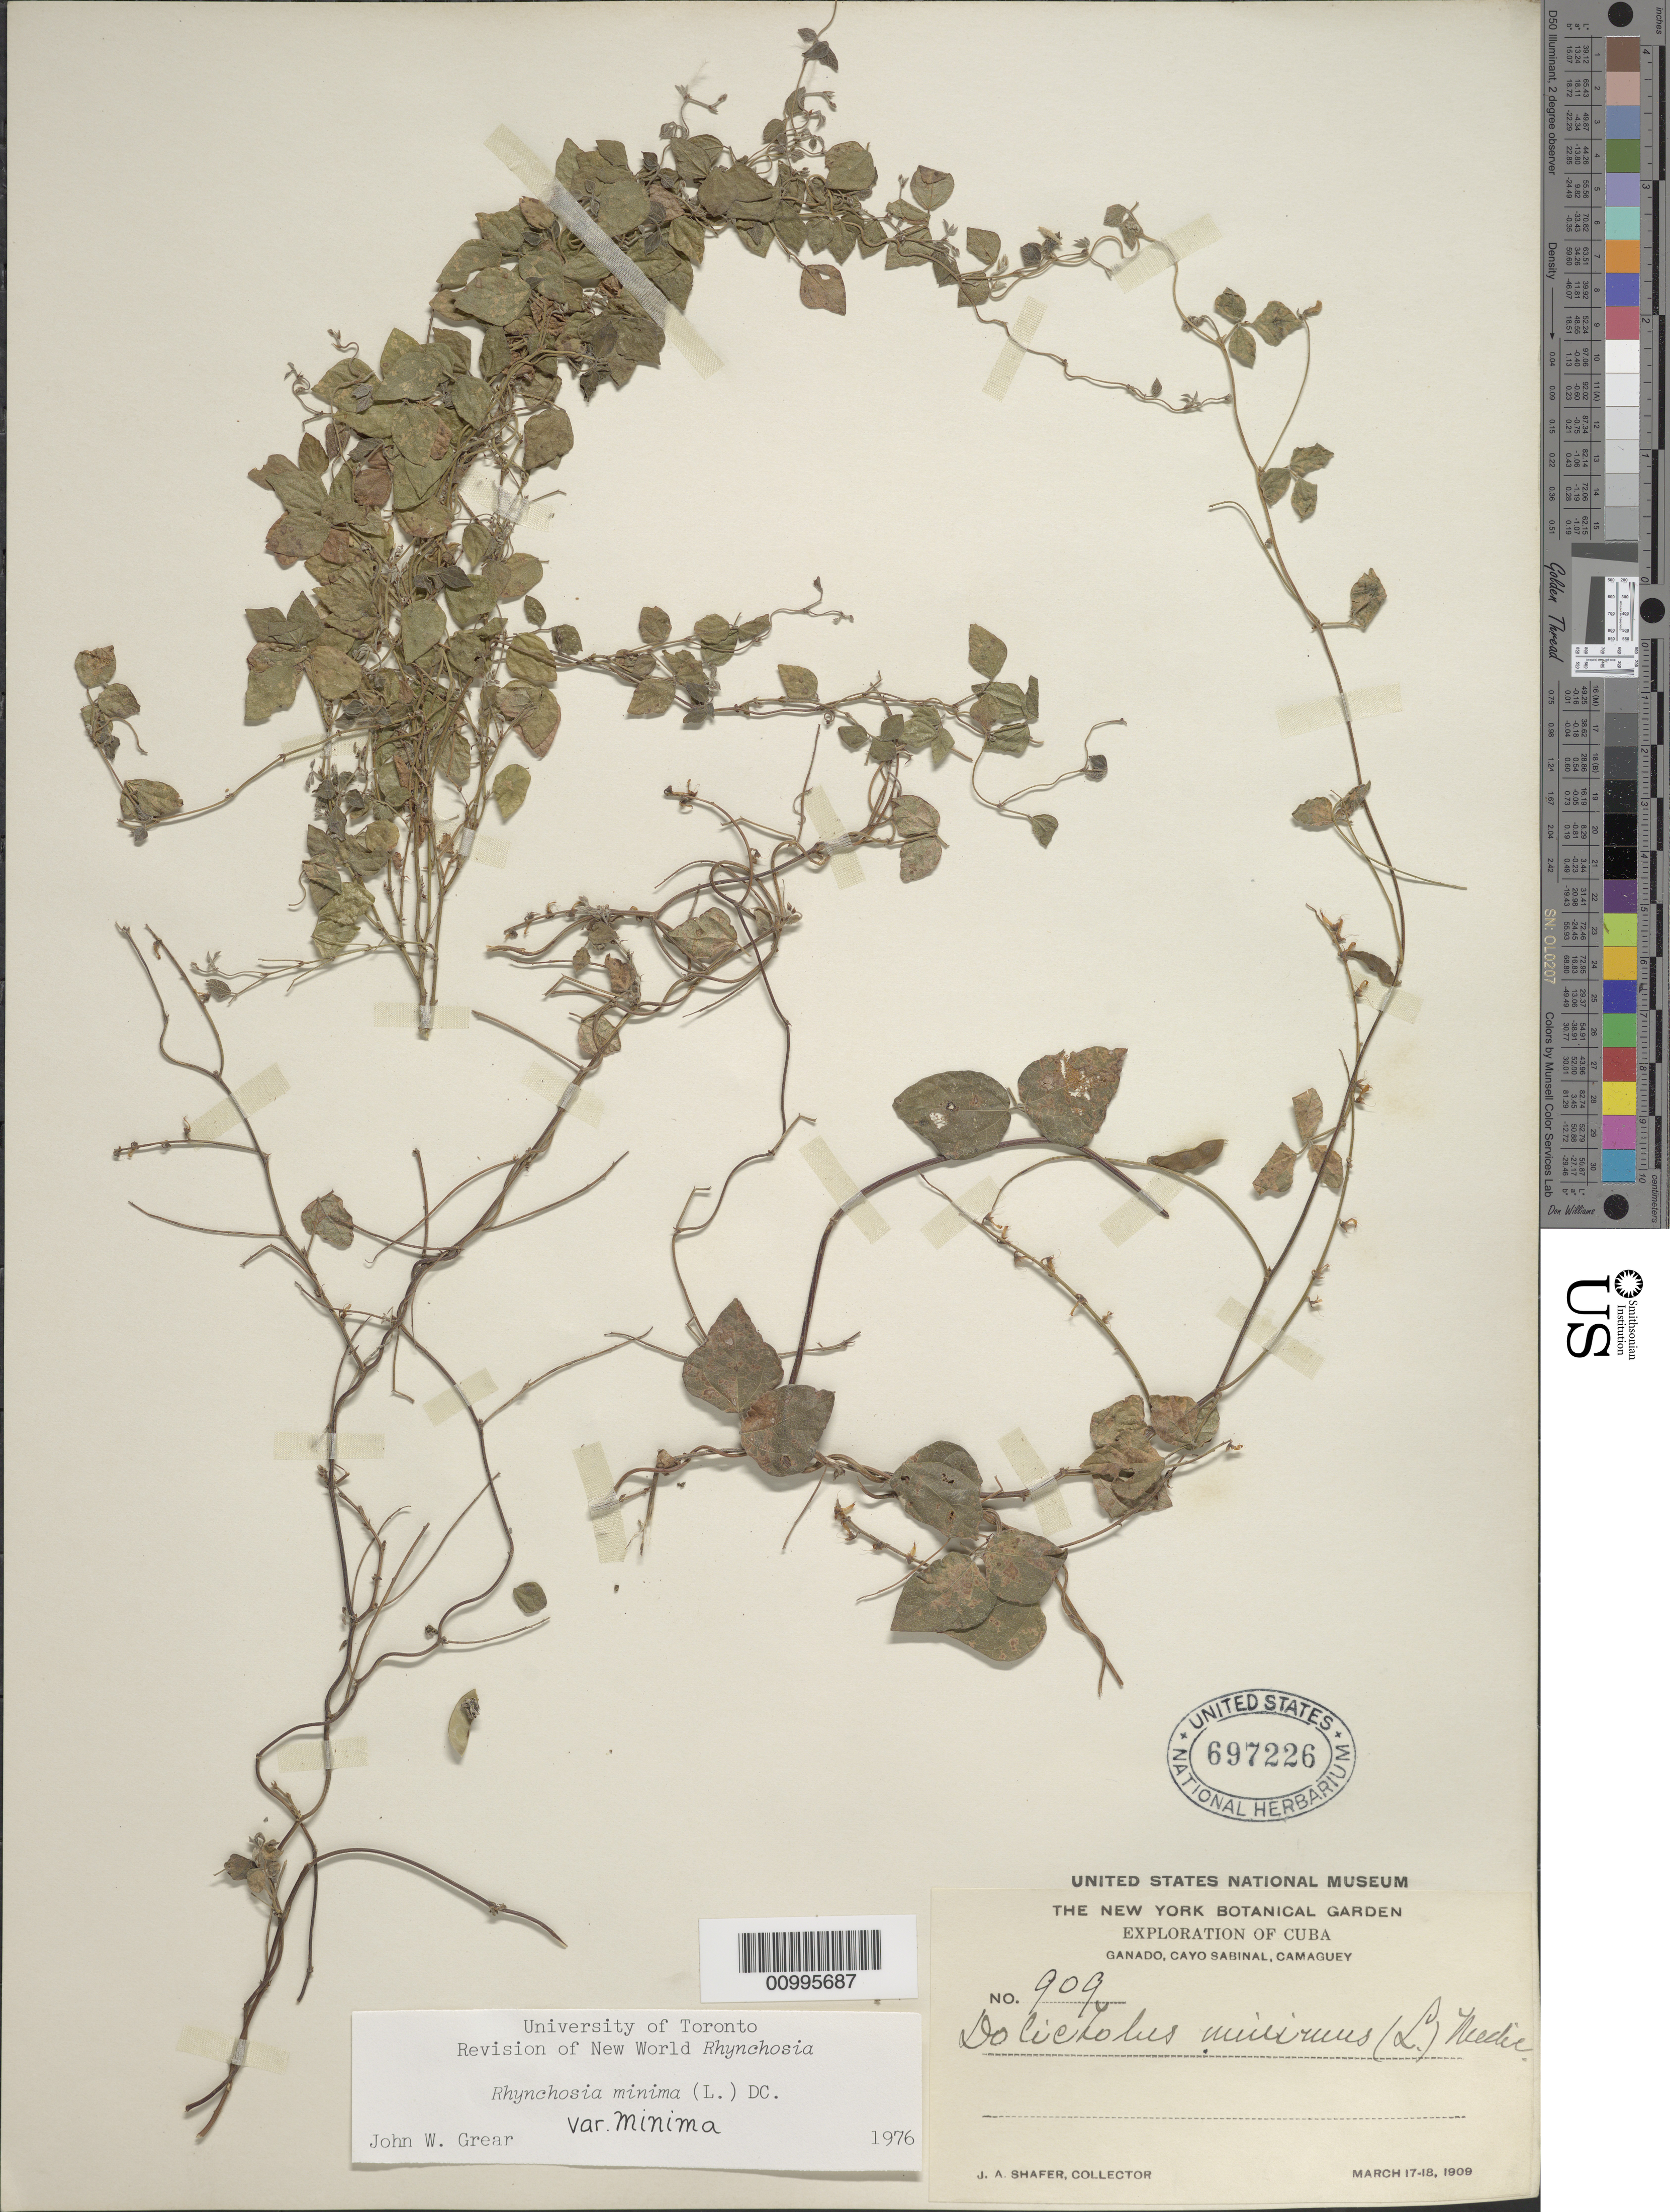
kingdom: Plantae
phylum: Tracheophyta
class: Magnoliopsida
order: Fabales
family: Fabaceae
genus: Rhynchosia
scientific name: Rhynchosia minima var. minima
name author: (L.) DC.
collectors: J. A. Shafer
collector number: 909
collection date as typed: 17 Mar 1909 to 18 Mar 1909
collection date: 1909-03-17/1909-03-18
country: Cuba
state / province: Camagüey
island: Cuba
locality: Ganado, Cayo Sabinal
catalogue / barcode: US 697226